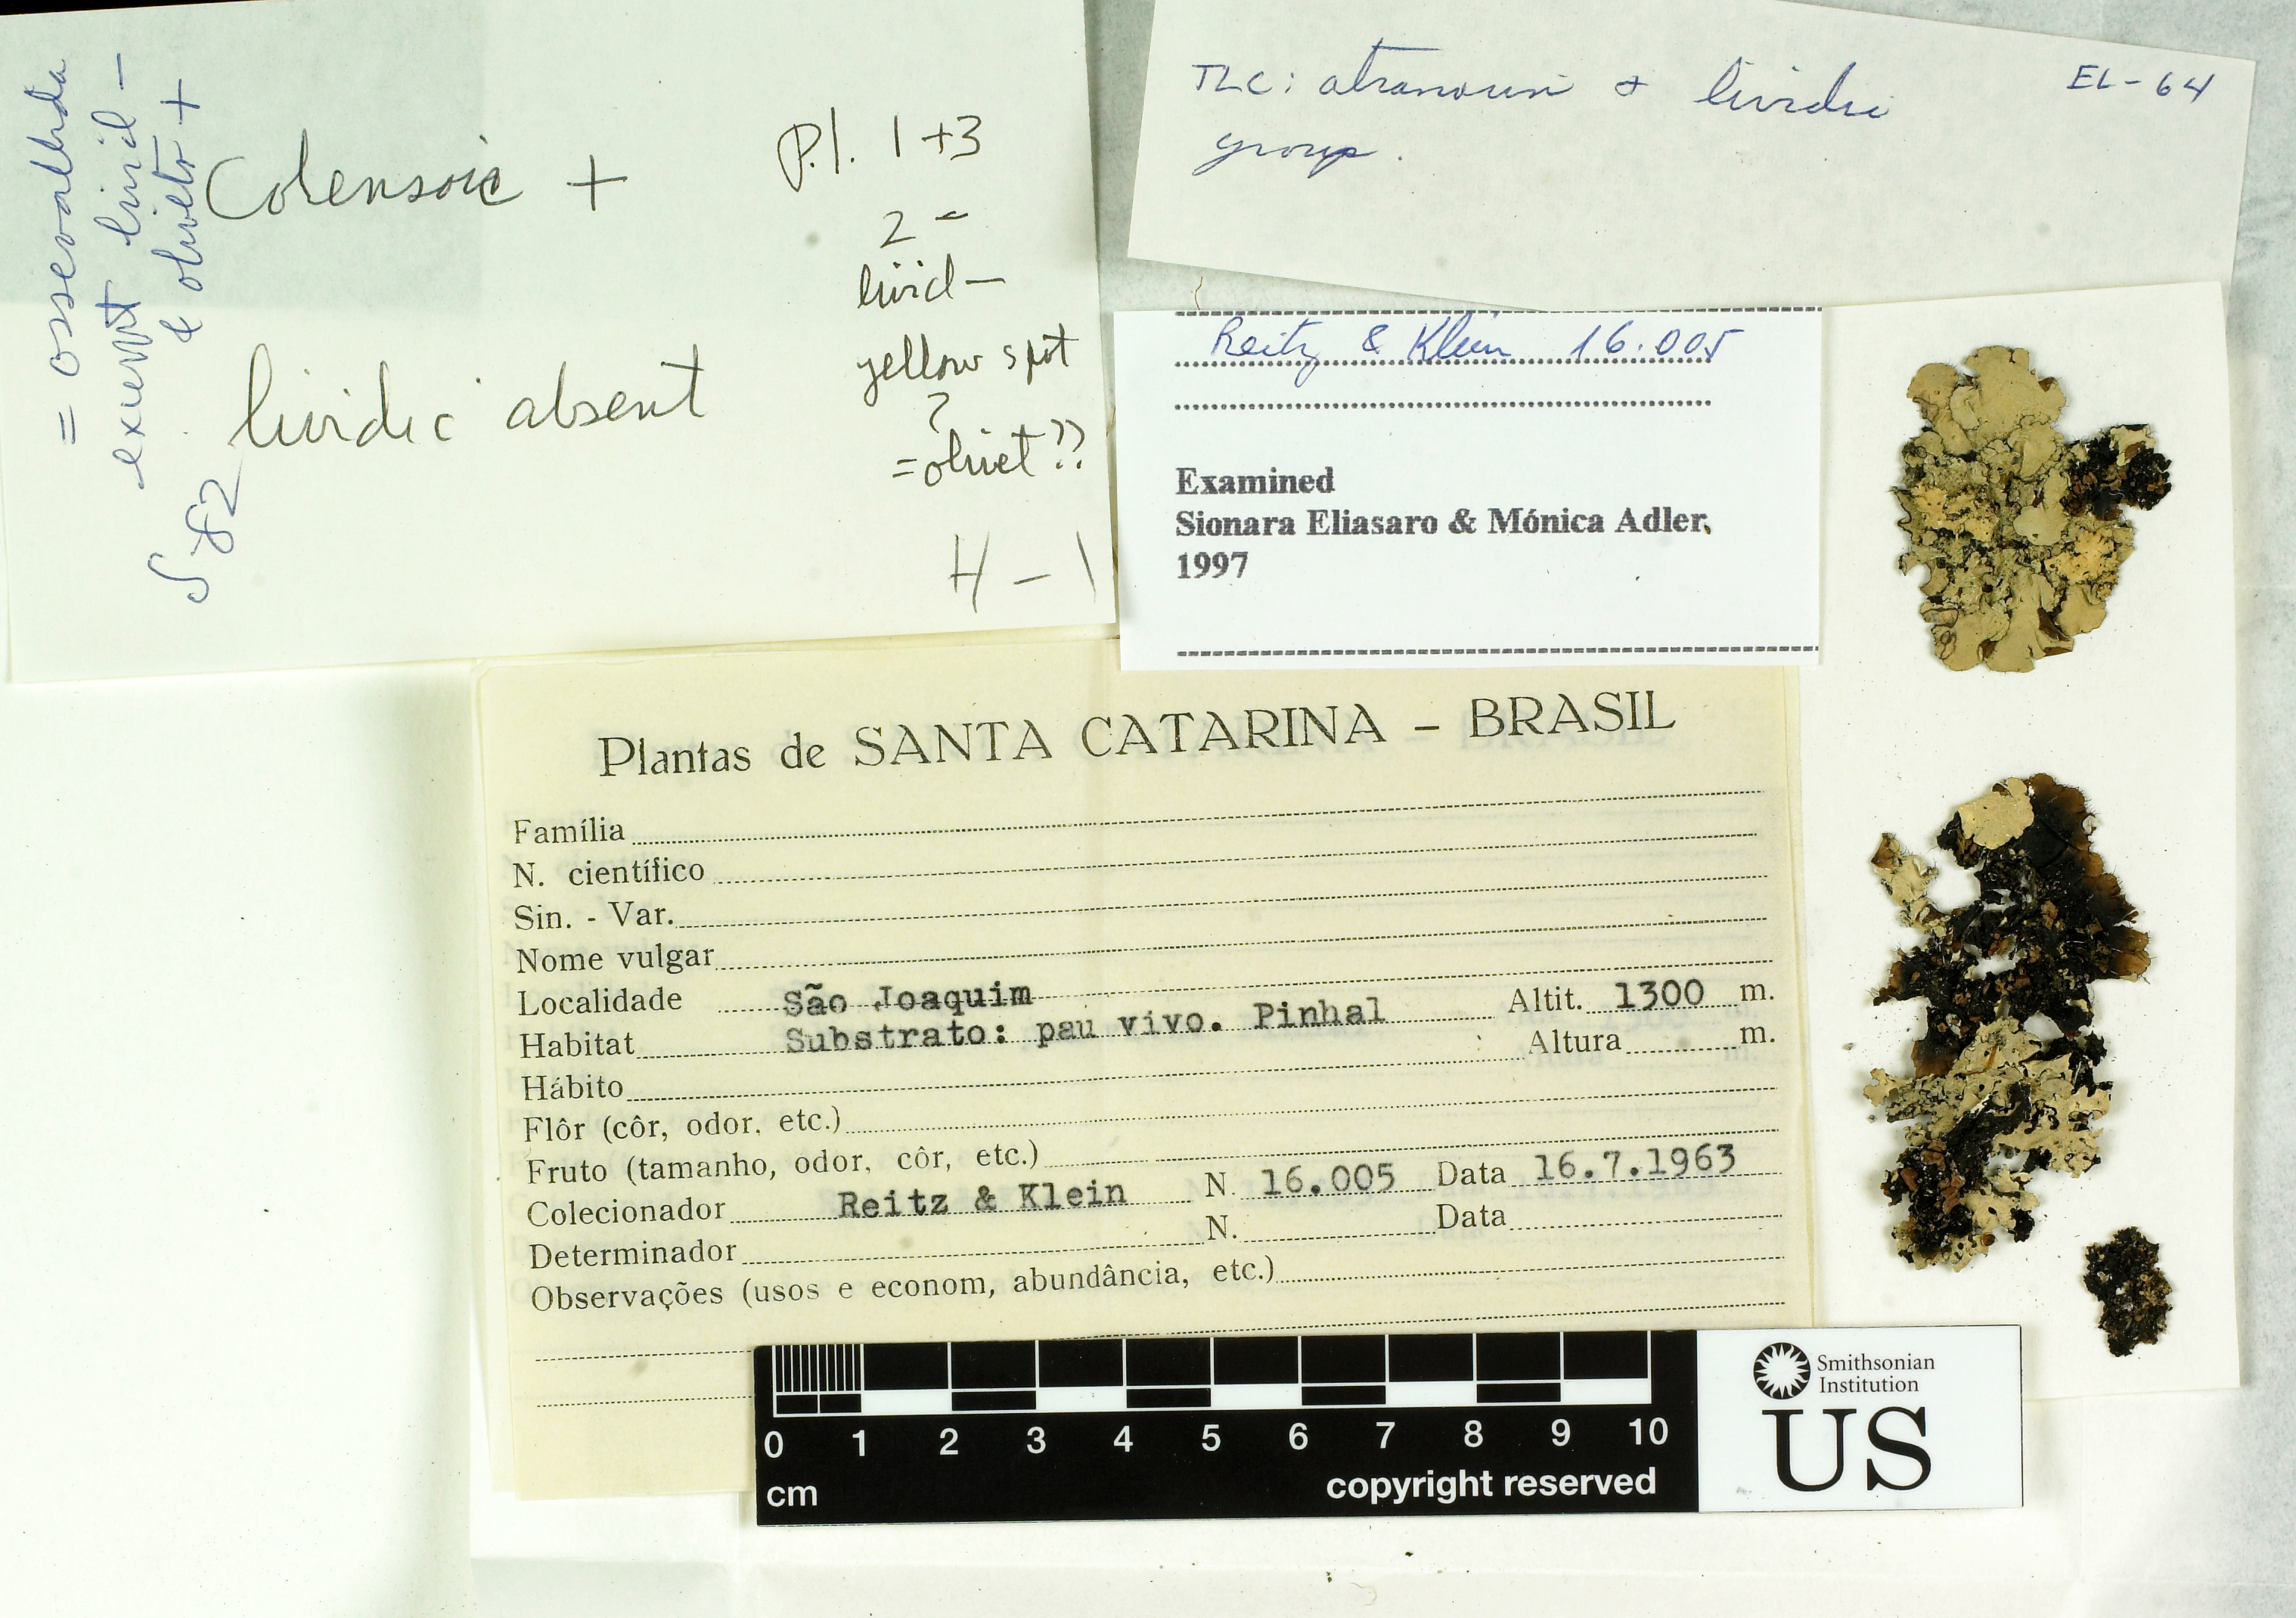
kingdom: Fungi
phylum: Ascomycota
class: Lecanoromycetes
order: Lecanorales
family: Parmeliaceae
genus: Hypotrachyna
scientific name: Hypotrachyna palmarum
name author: (Lynge) Hale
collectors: R. Reitz & R. M. Klein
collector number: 16005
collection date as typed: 16 Jul 1963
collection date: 1963-07-16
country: Brazil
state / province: Santa Catarina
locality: Sao joaquim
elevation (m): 1300